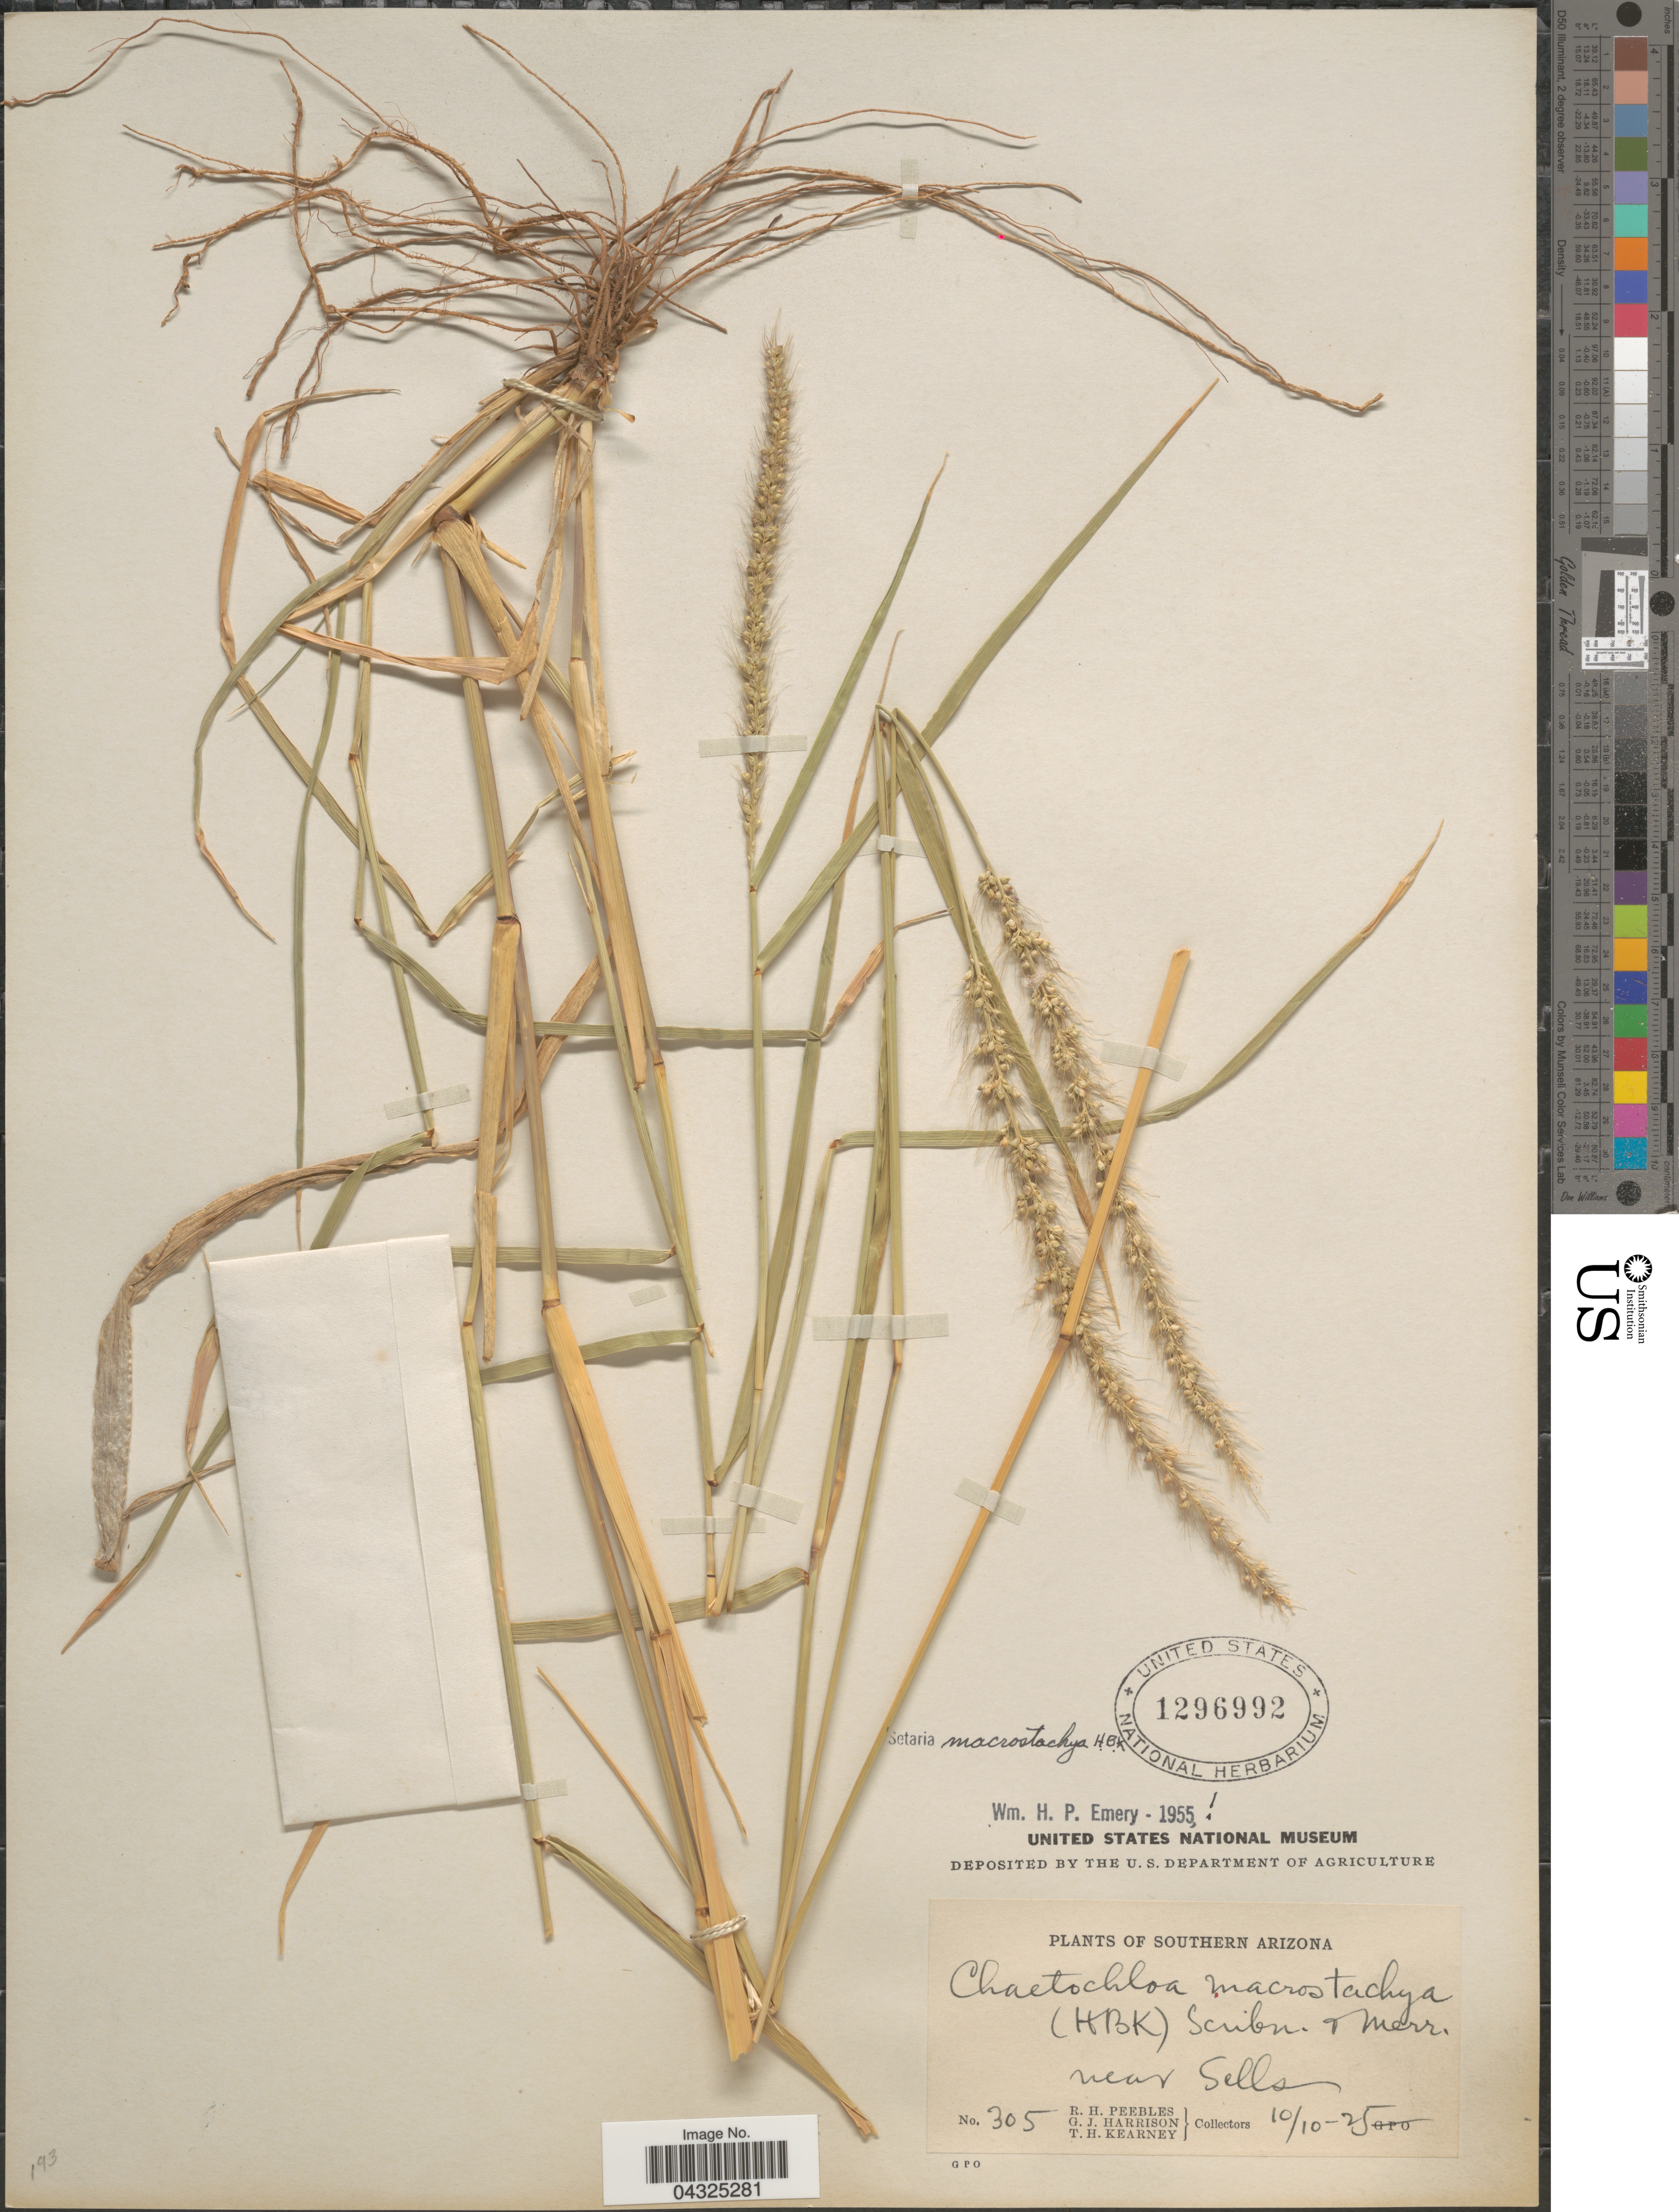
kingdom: Plantae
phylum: Tracheophyta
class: Liliopsida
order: Poales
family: Poaceae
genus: Setaria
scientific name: Setaria macrostachya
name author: Kunth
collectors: R. H. Peebles, G. J. Harrison & T. H. Kearney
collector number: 305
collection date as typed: Transcribed d/m/y: 10/10/25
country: United States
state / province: Arizona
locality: Southern Arizona. Near Sells.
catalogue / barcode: US 1296992